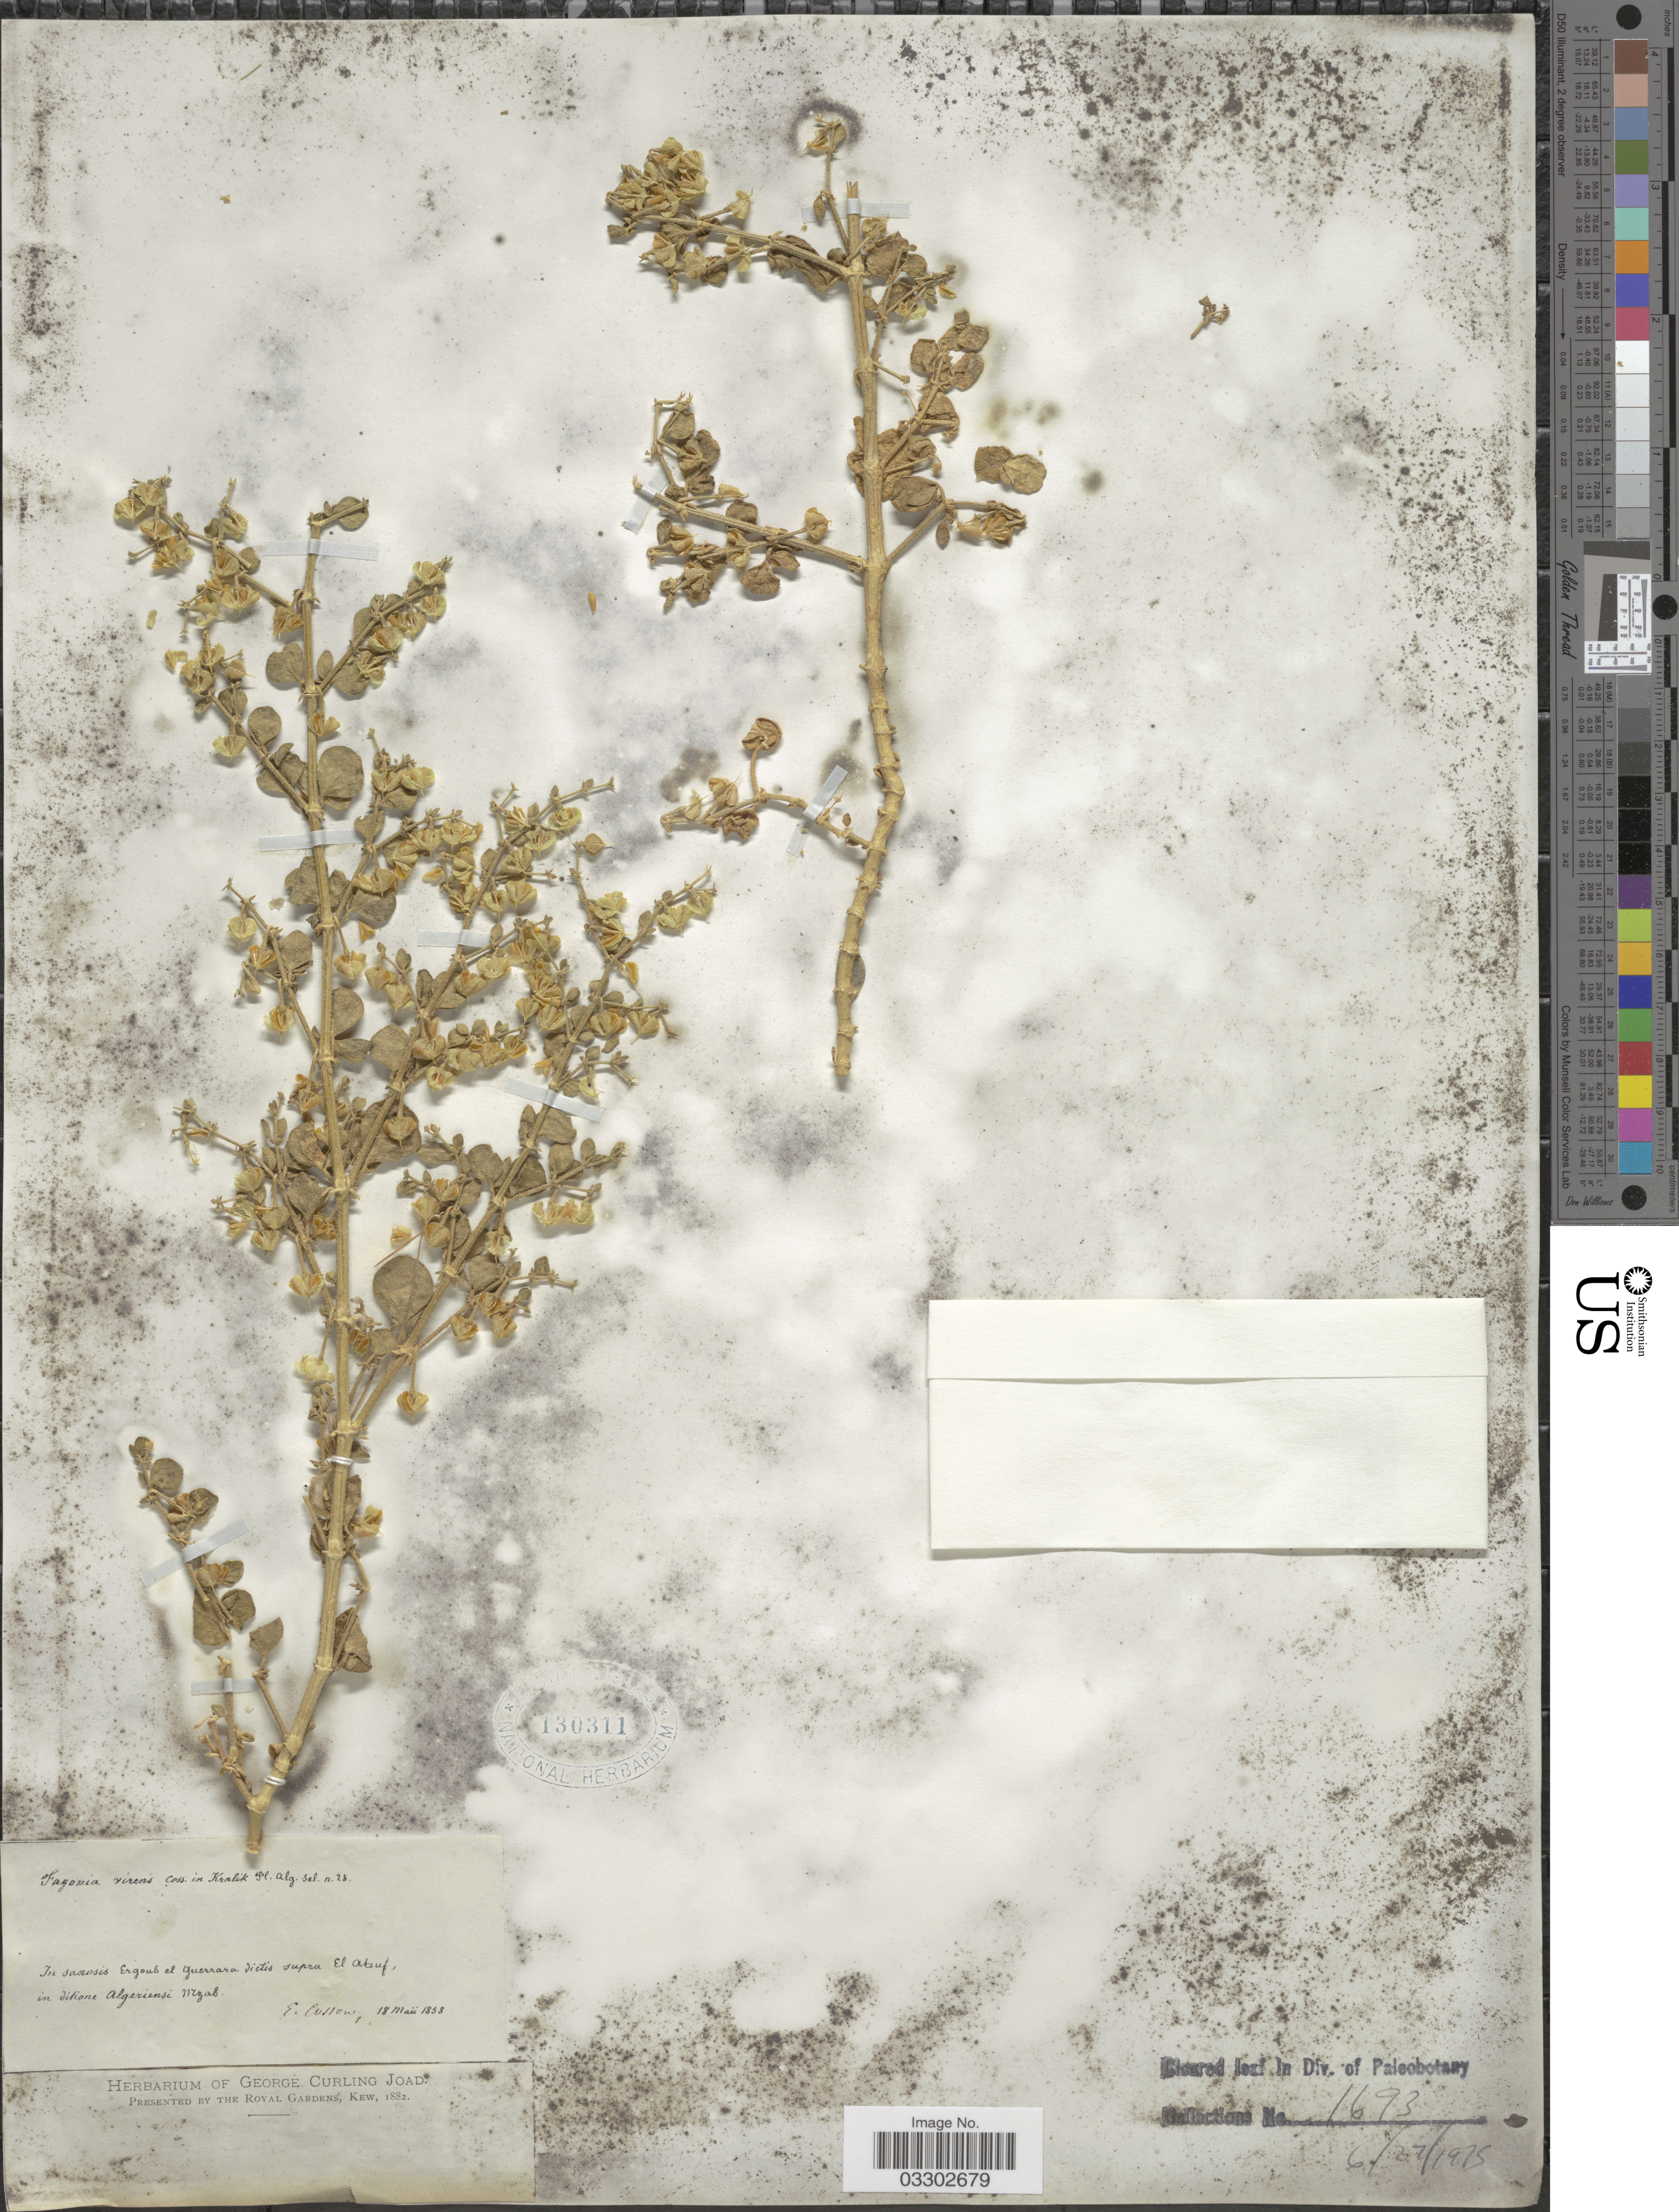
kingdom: Plantae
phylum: Tracheophyta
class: Magnoliopsida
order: Zygophyllales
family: Zygophyllaceae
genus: Fagonia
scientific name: Fagonia virens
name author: Coss. ex T. Anderson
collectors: E. Cotton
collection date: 1858-05-18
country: Algeria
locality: In saansis Ergoub el guerrara Tictis supra El Ateuf, in Titione Algeriensi Mzab.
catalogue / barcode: US 130311